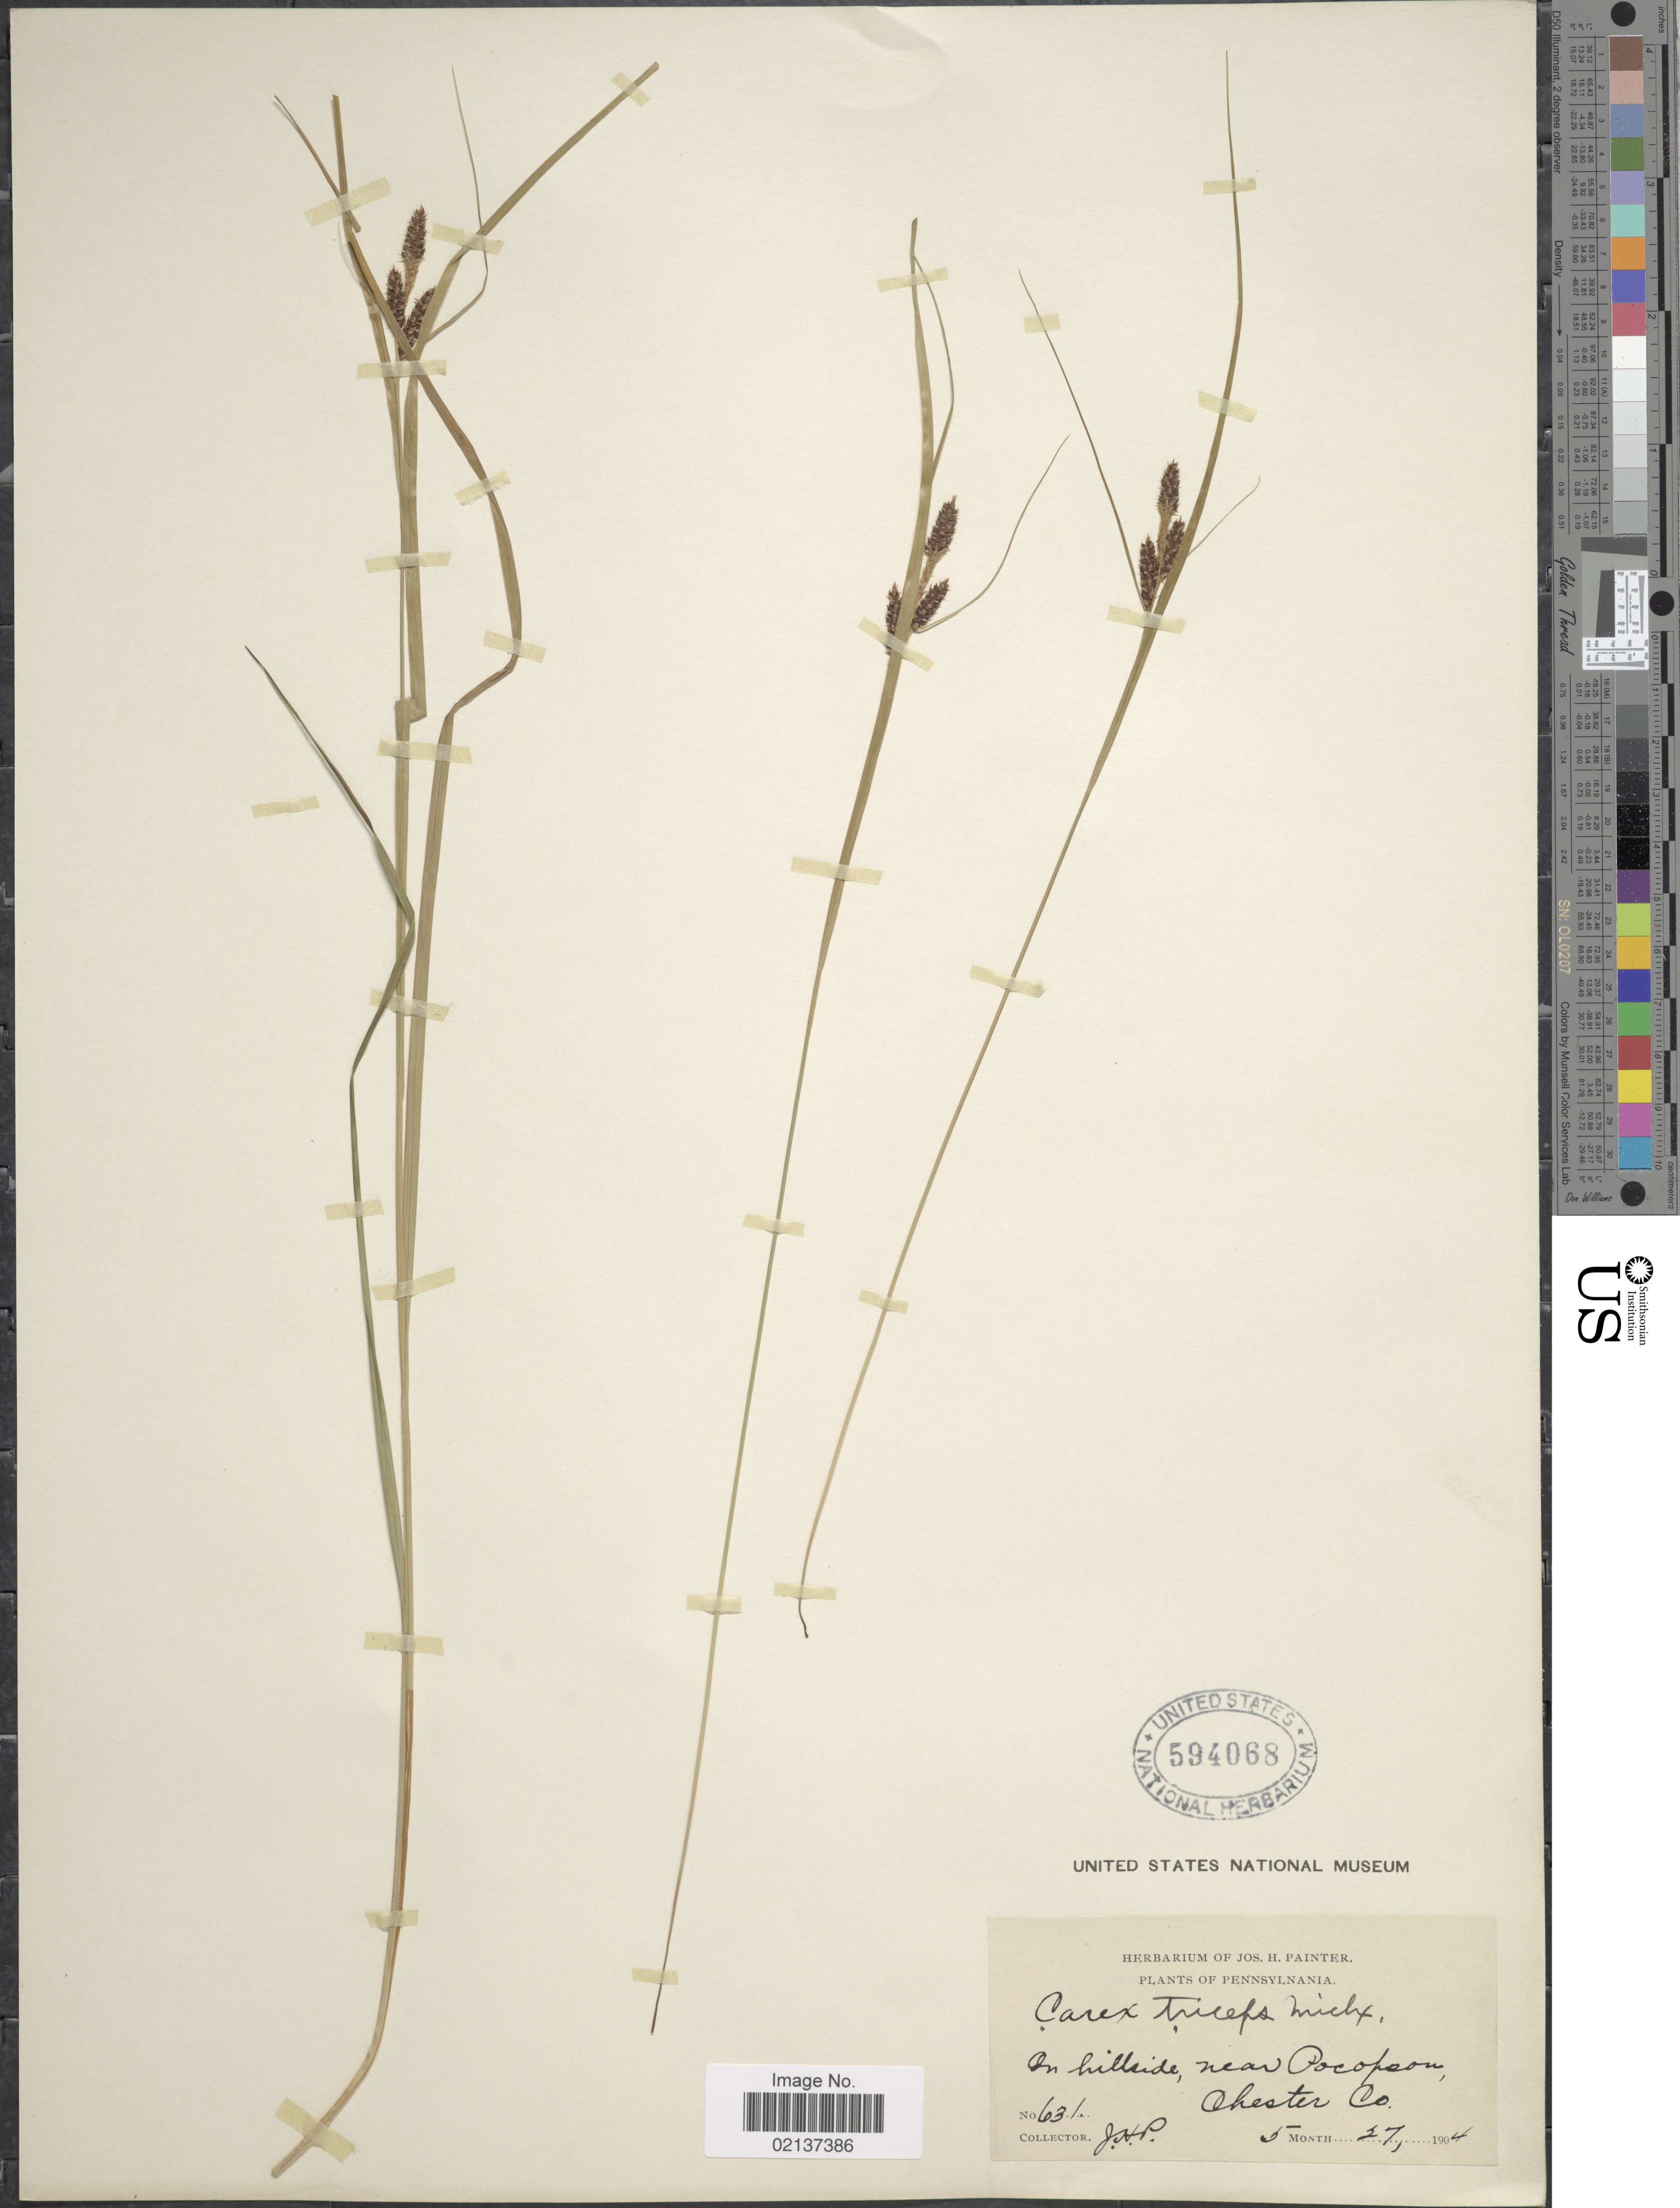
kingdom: Plantae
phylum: Tracheophyta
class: Liliopsida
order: Poales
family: Cyperaceae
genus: Carex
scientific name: Carex hirsutella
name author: Mack.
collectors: J. H. Painter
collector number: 631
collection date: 1904-05-27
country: United States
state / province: Pennsylvania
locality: Near Pocopson, Chester Co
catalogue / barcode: US 594068